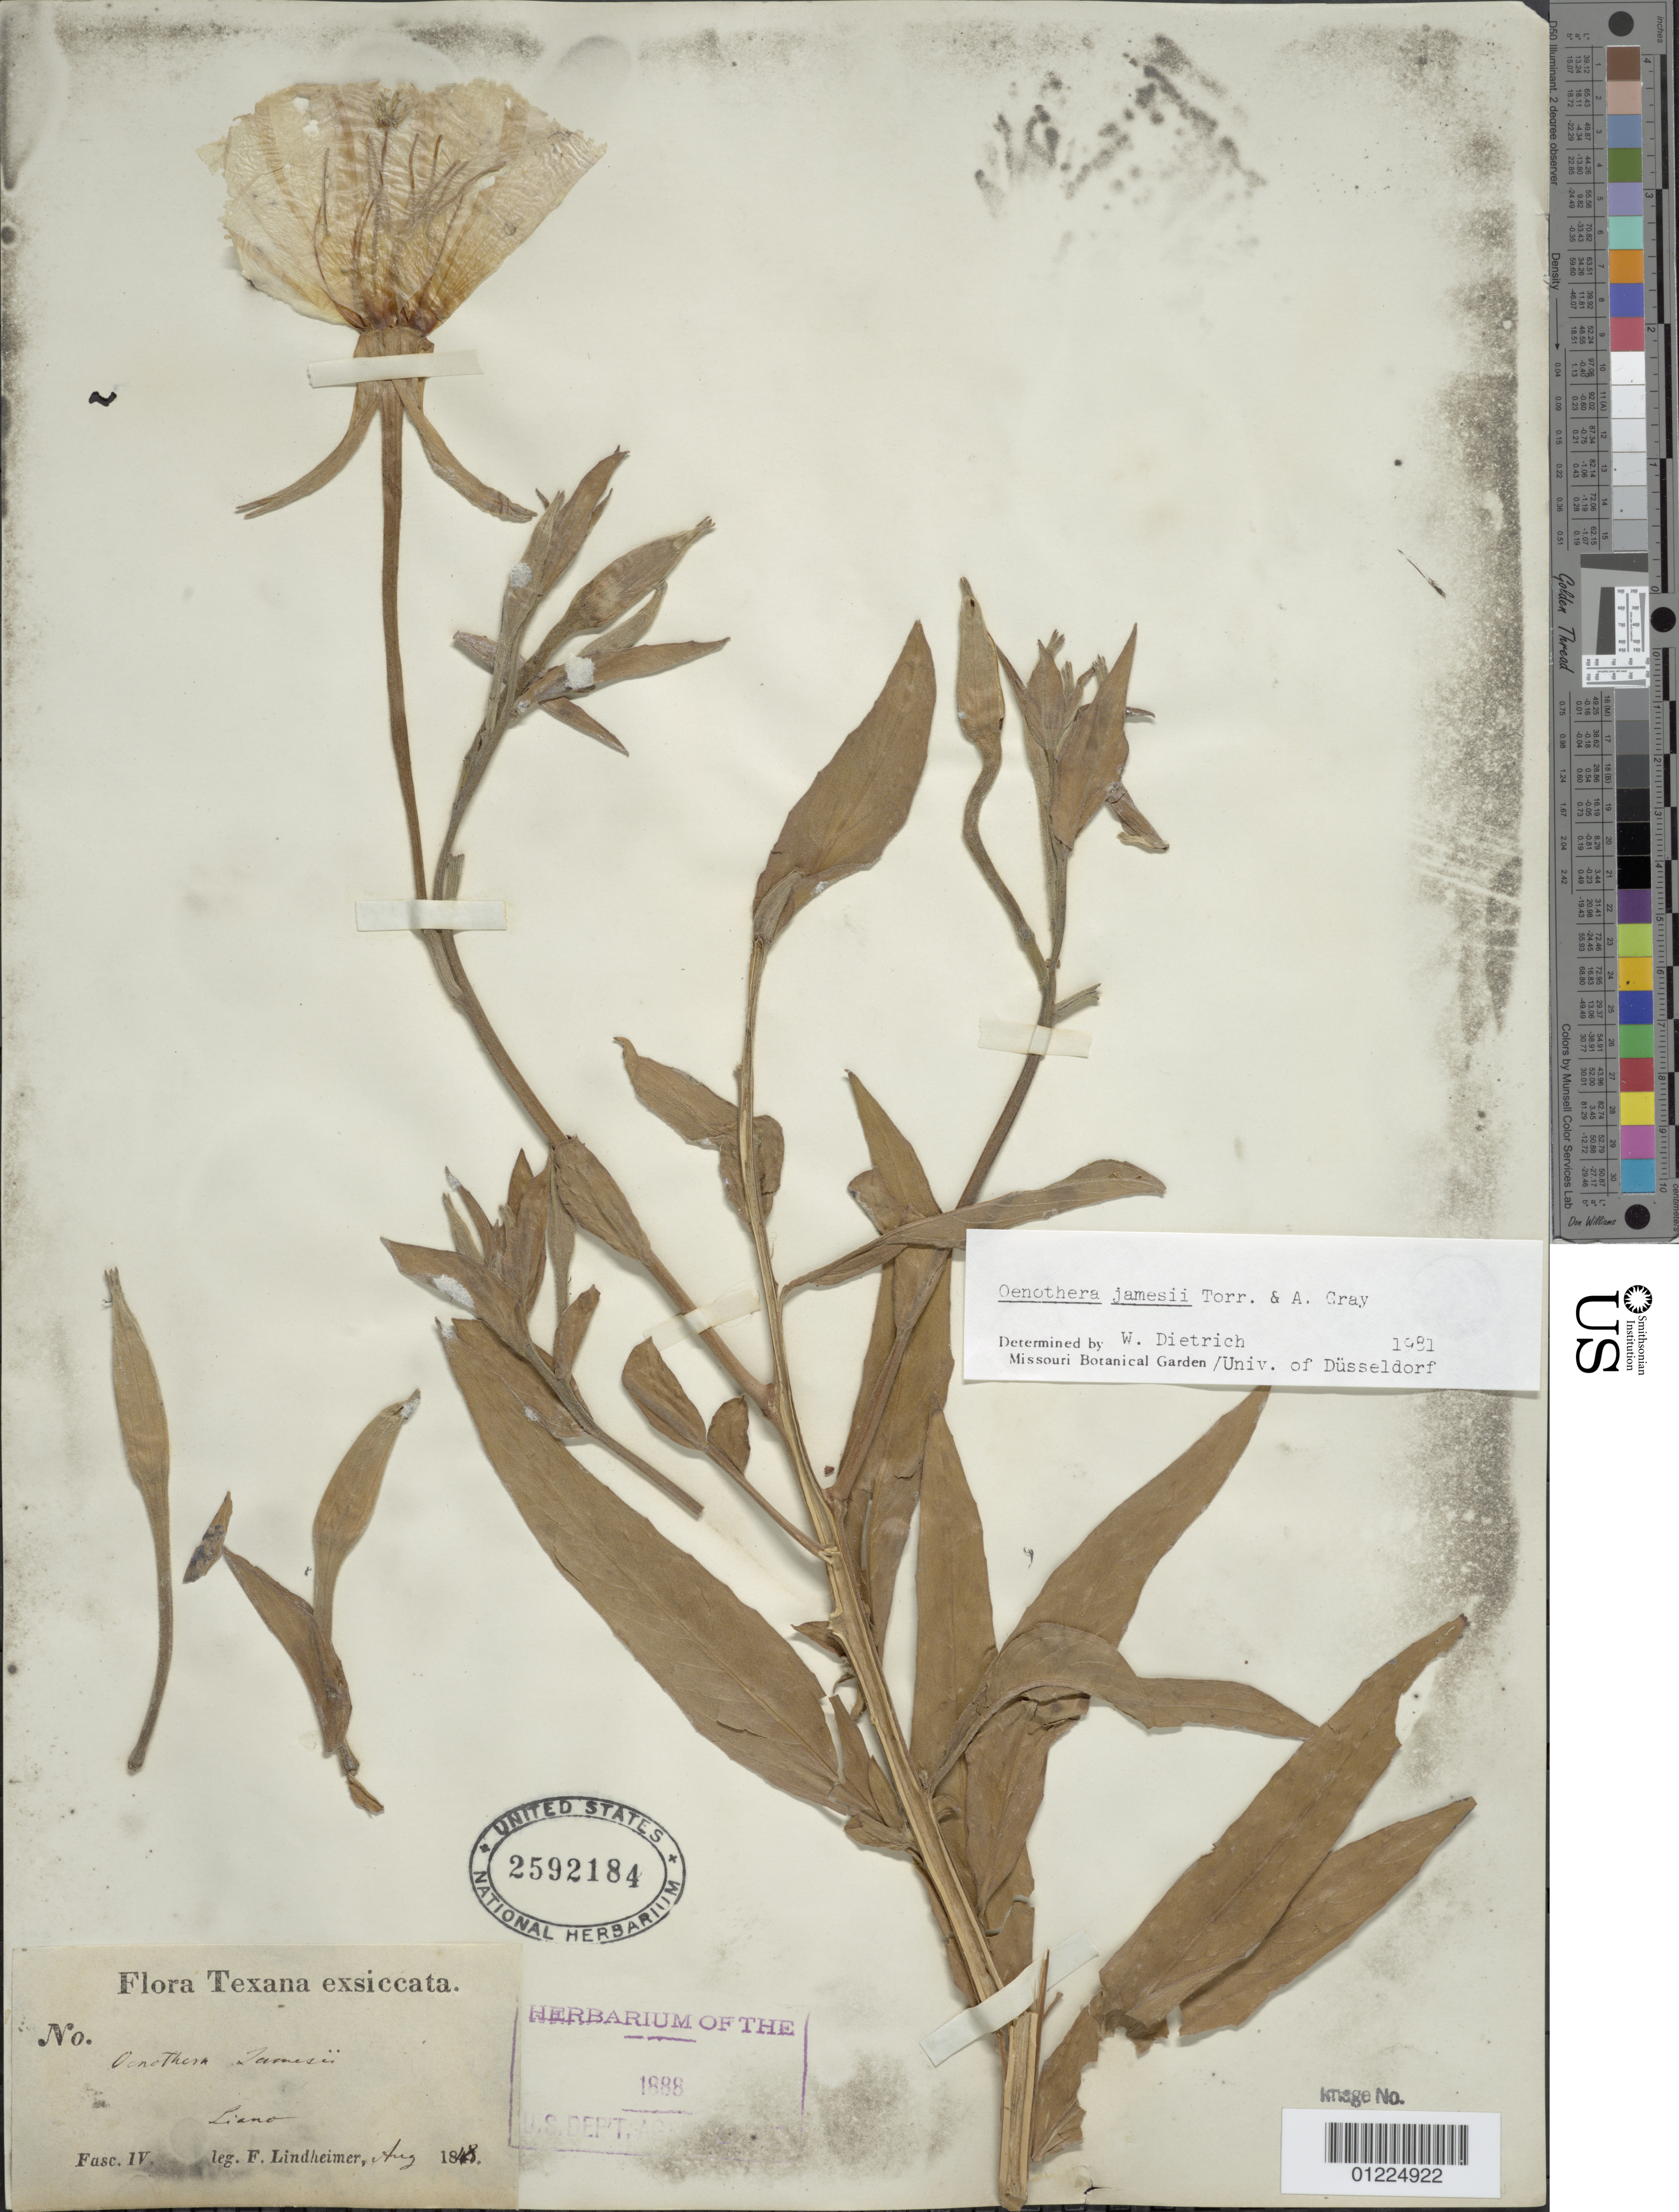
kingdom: Plantae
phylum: Tracheophyta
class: Magnoliopsida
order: Myrtales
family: Onagraceae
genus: Oenothera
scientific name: Oenothera jamesii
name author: Torr. & A. Gray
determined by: Dietrich, W.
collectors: F. Lindheimer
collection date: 1848-08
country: United States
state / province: Texas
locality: Liano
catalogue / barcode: US 2592184